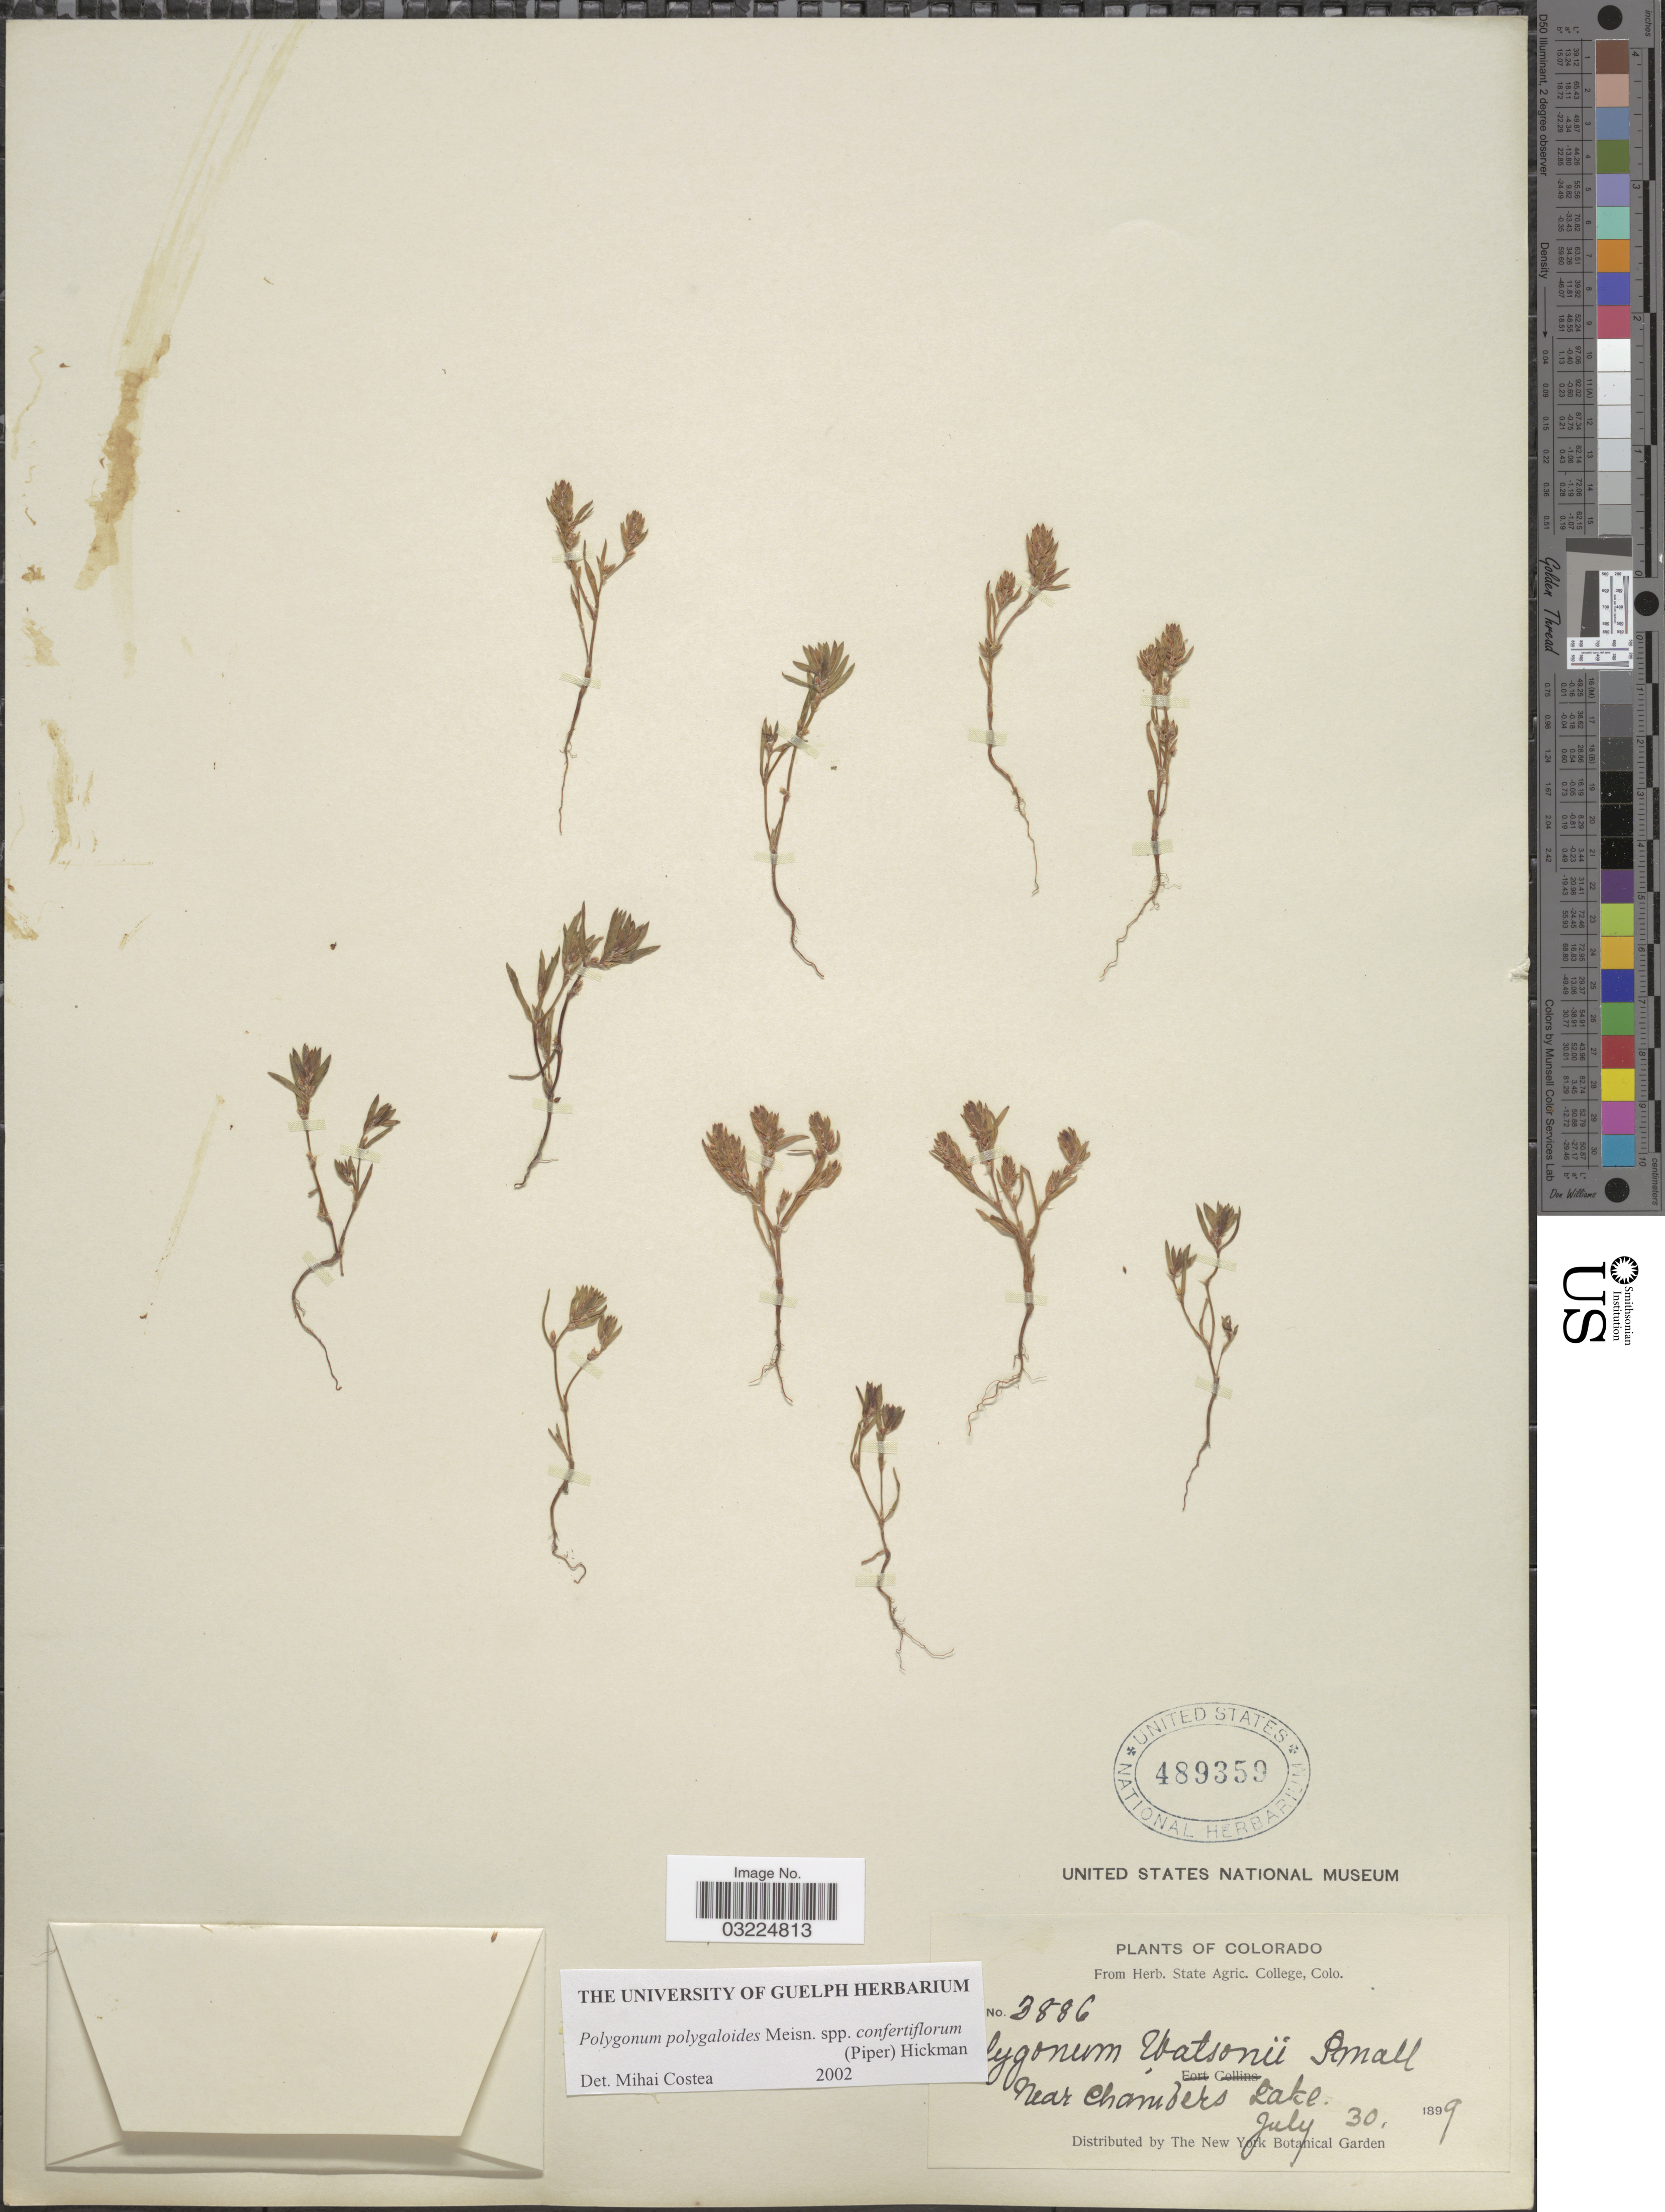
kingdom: Plantae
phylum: Tracheophyta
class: Magnoliopsida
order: Caryophyllales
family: Polygonaceae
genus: Polygonum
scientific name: Polygonum polygaloides subsp. confertiflorum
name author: (Nutt. ex Piper) Hickman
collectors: ex herb. State Agric. College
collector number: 3886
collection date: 1899-07-30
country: United States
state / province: Colorado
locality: Near Chambers Lake.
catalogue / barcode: US 489359